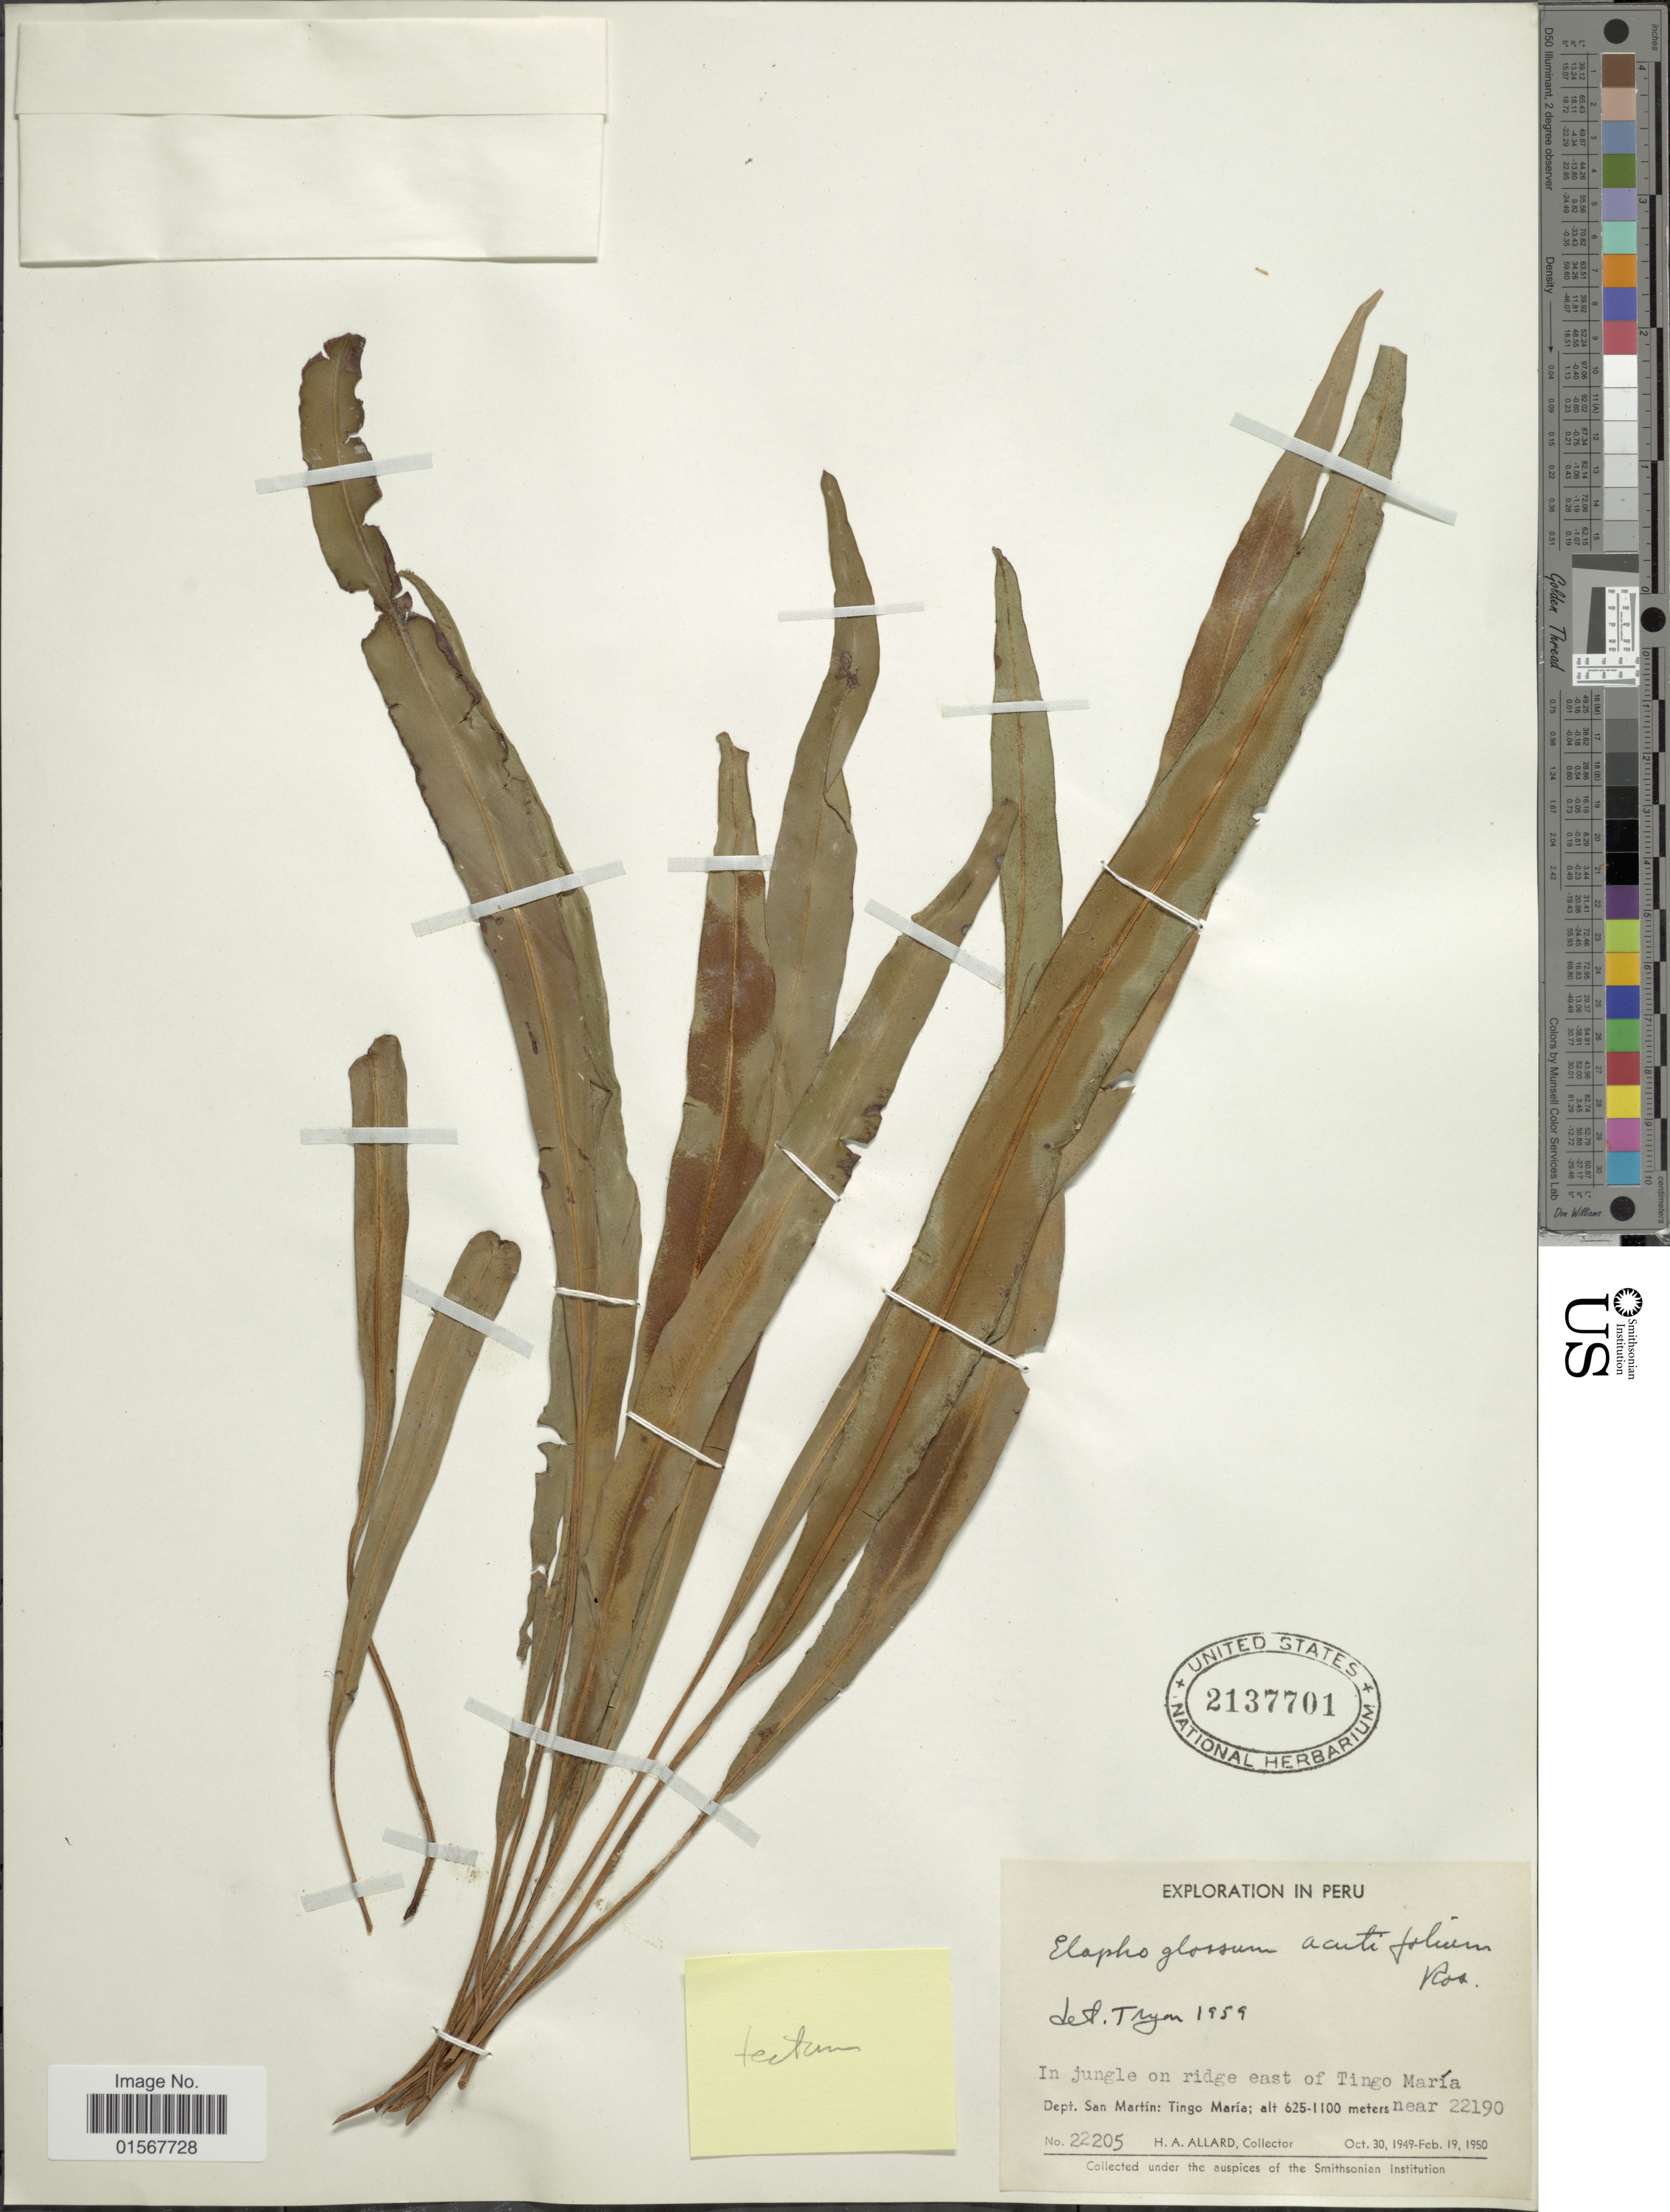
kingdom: Plantae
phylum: Tracheophyta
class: Polypodiopsida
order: Polypodiales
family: Dryopteridaceae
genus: Elaphoglossum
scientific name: Elaphoglossum tectum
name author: (Humb. & Bonpl.) Moore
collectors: H. A. Allard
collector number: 22205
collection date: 1949-10-30/1950-02-19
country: Peru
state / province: San Martín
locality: Dept. San Martin: Tingo Maria, in jungle on ridge east of Tingo Maria, near 22190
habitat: in jungle on ridge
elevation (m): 625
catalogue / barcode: US 2137701